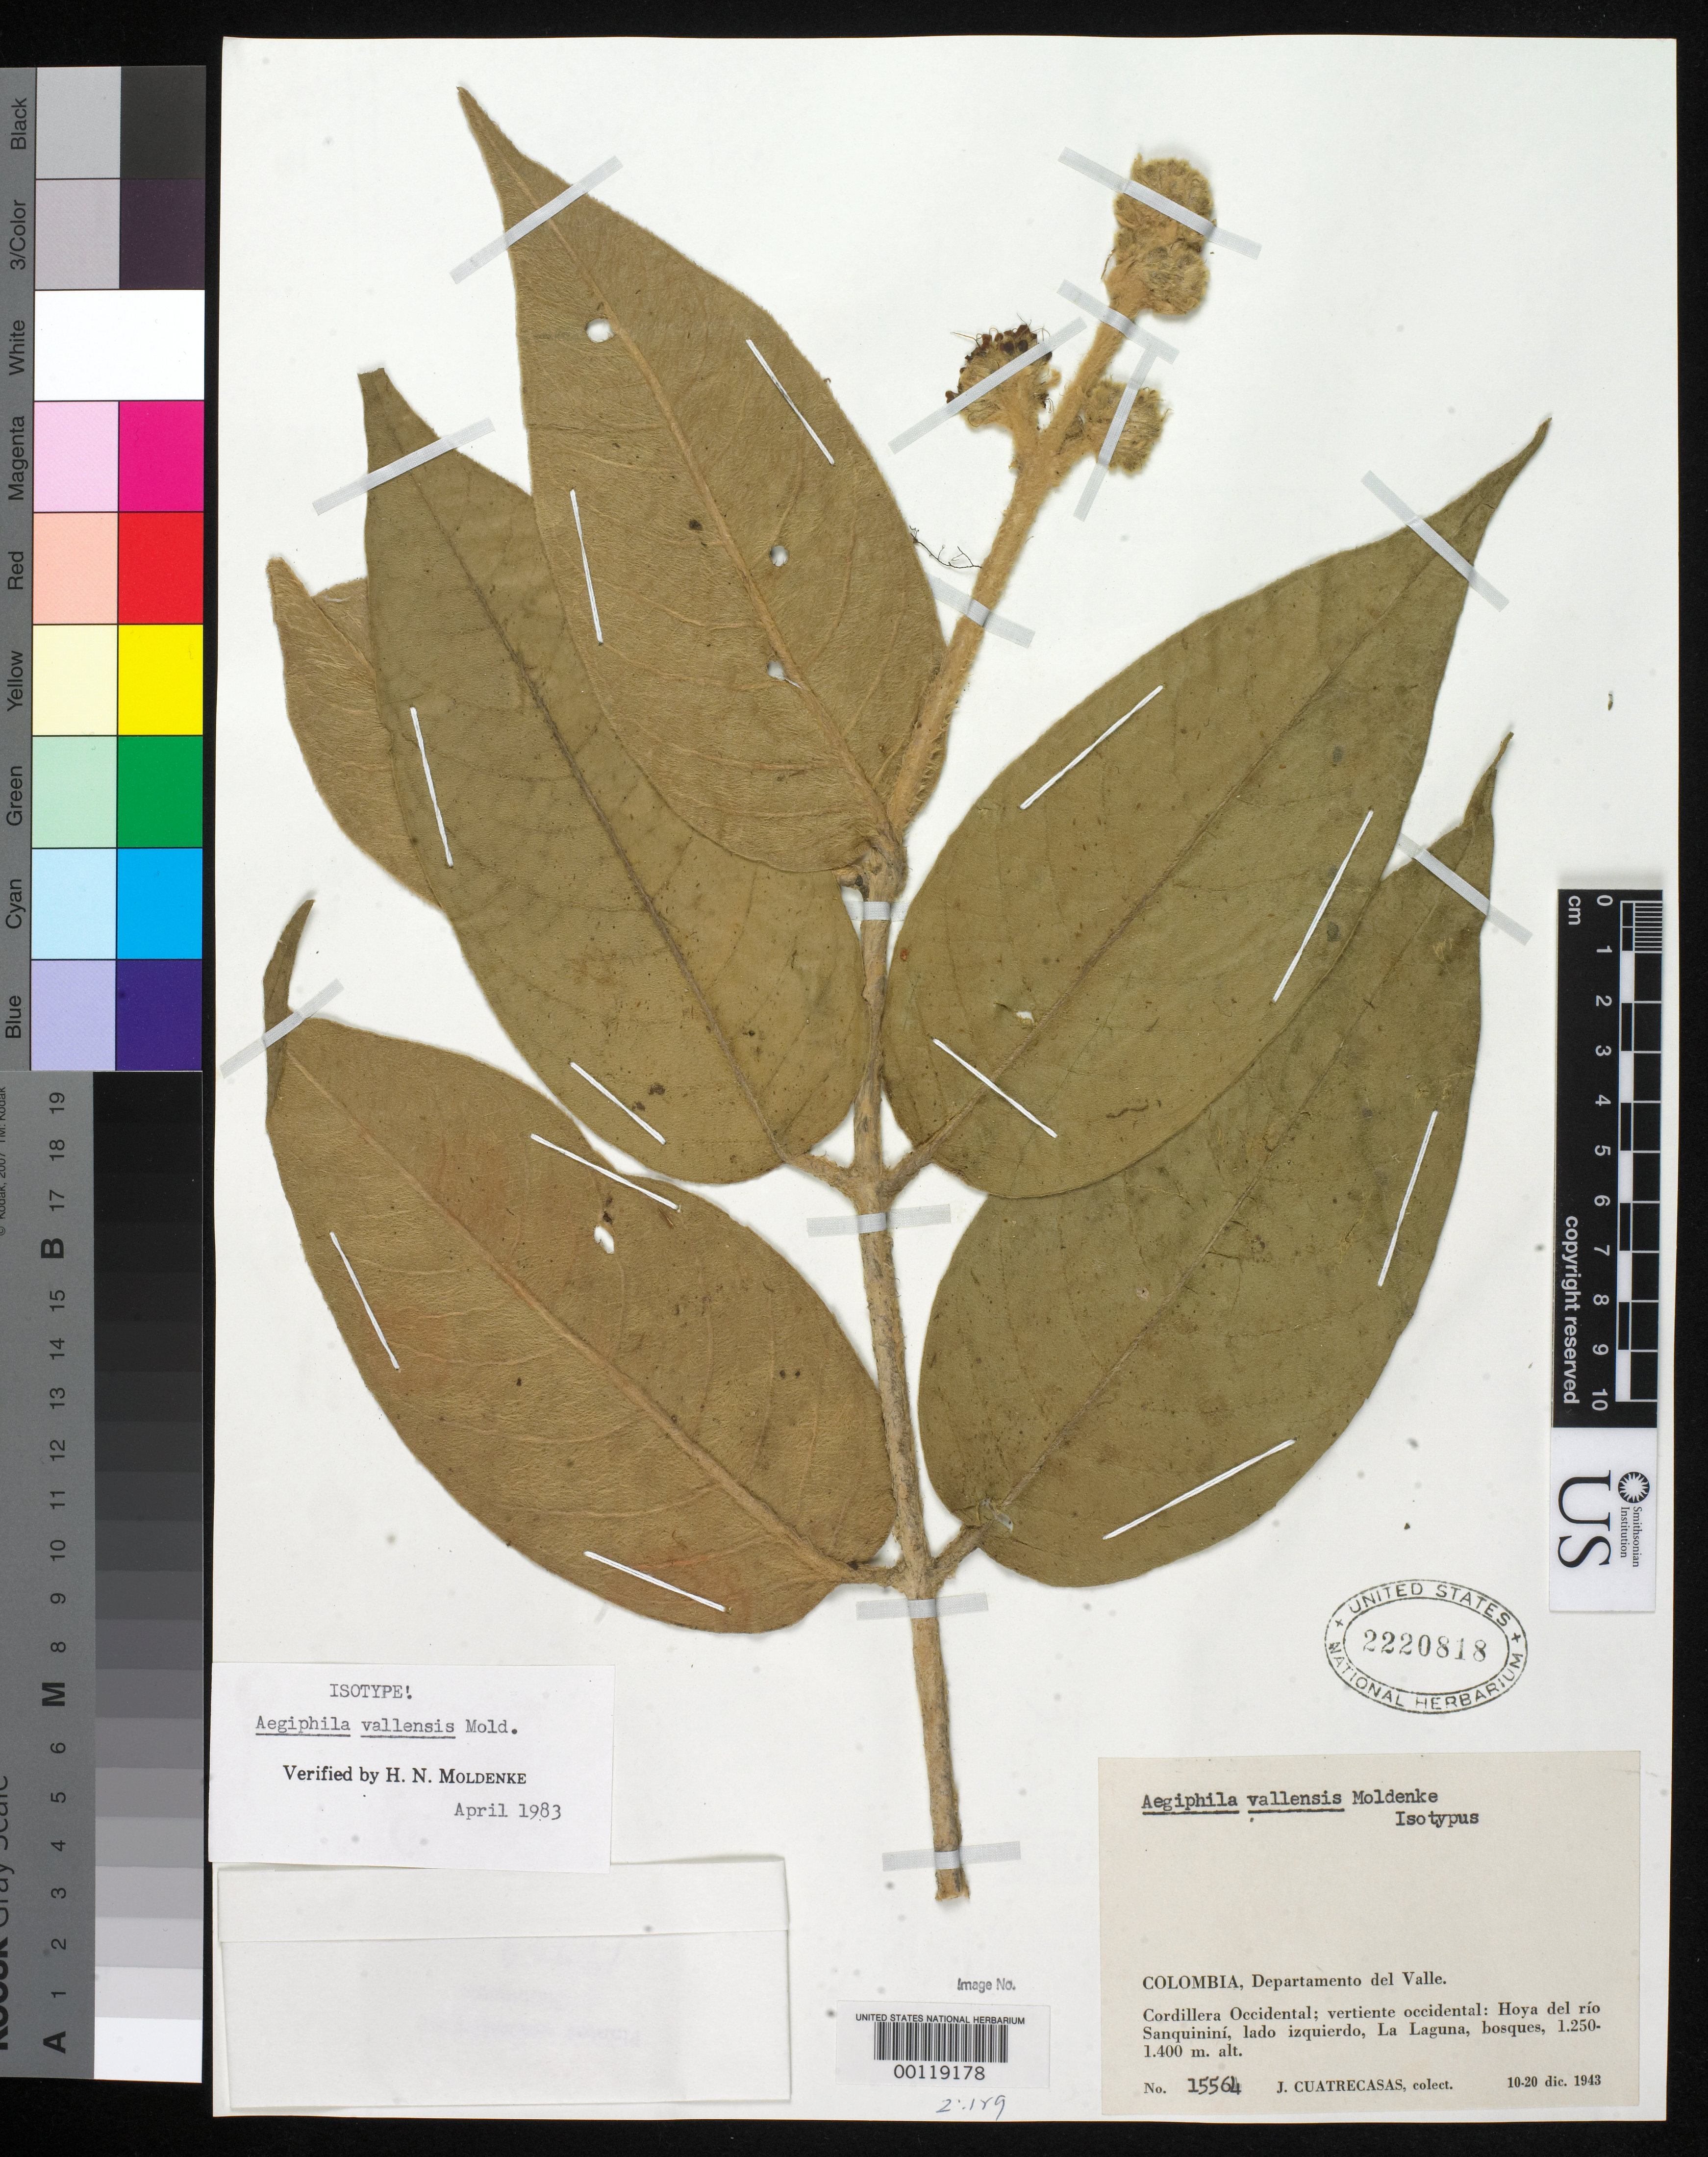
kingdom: Plantae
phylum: Tracheophyta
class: Magnoliopsida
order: Lamiales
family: Lamiaceae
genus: Aegiphila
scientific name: Aegiphila vallensis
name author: Moldenke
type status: Isotype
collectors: J. Cuatrecasas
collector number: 15564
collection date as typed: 10 Dec 1943 to 20 Dec 1943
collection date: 1943-12-10/1943-12-20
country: Colombia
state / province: Valle del Cauca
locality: Laguna.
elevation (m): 1250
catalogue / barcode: US 2220818